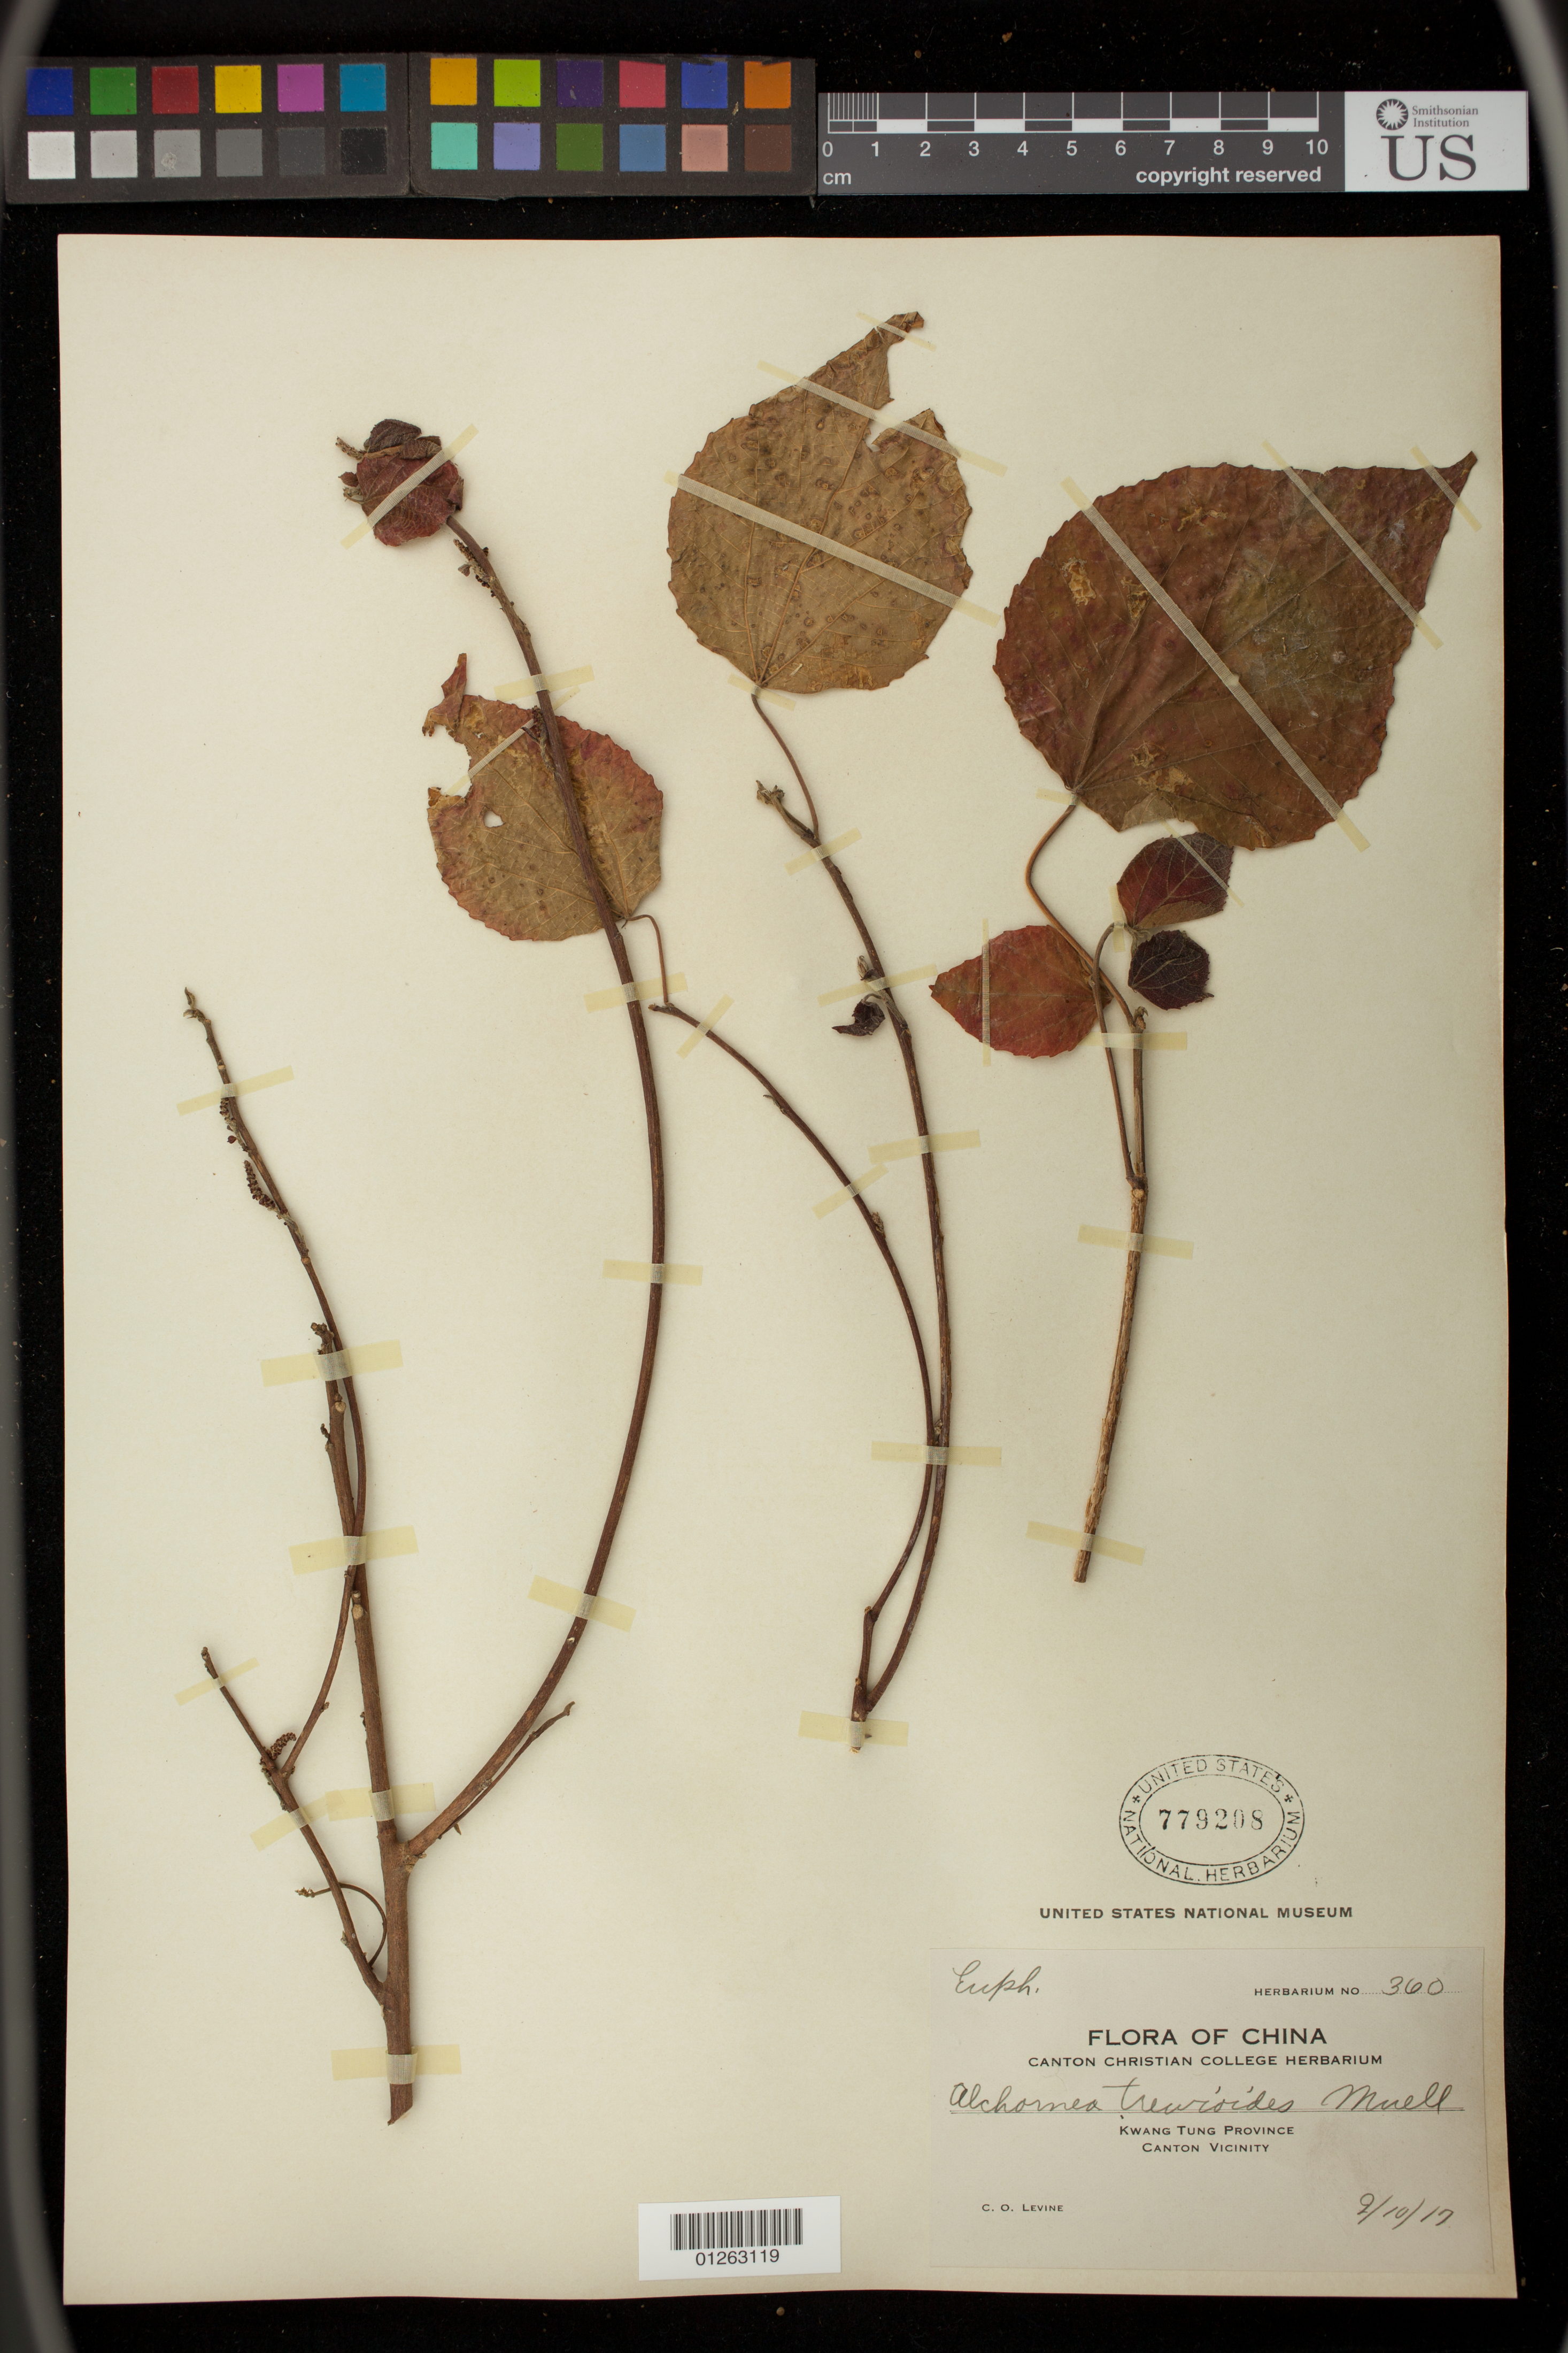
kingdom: Plantae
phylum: Tracheophyta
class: Magnoliopsida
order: Malpighiales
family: Euphorbiaceae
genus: Alchornea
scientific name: Alchornea tiliifolia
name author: (Benth.) Müll. Arg.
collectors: C. O. Levine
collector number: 360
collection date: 1917-10-09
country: China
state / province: Guangdong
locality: Canton [Guangzhou] Vicinity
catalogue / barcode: US 779208